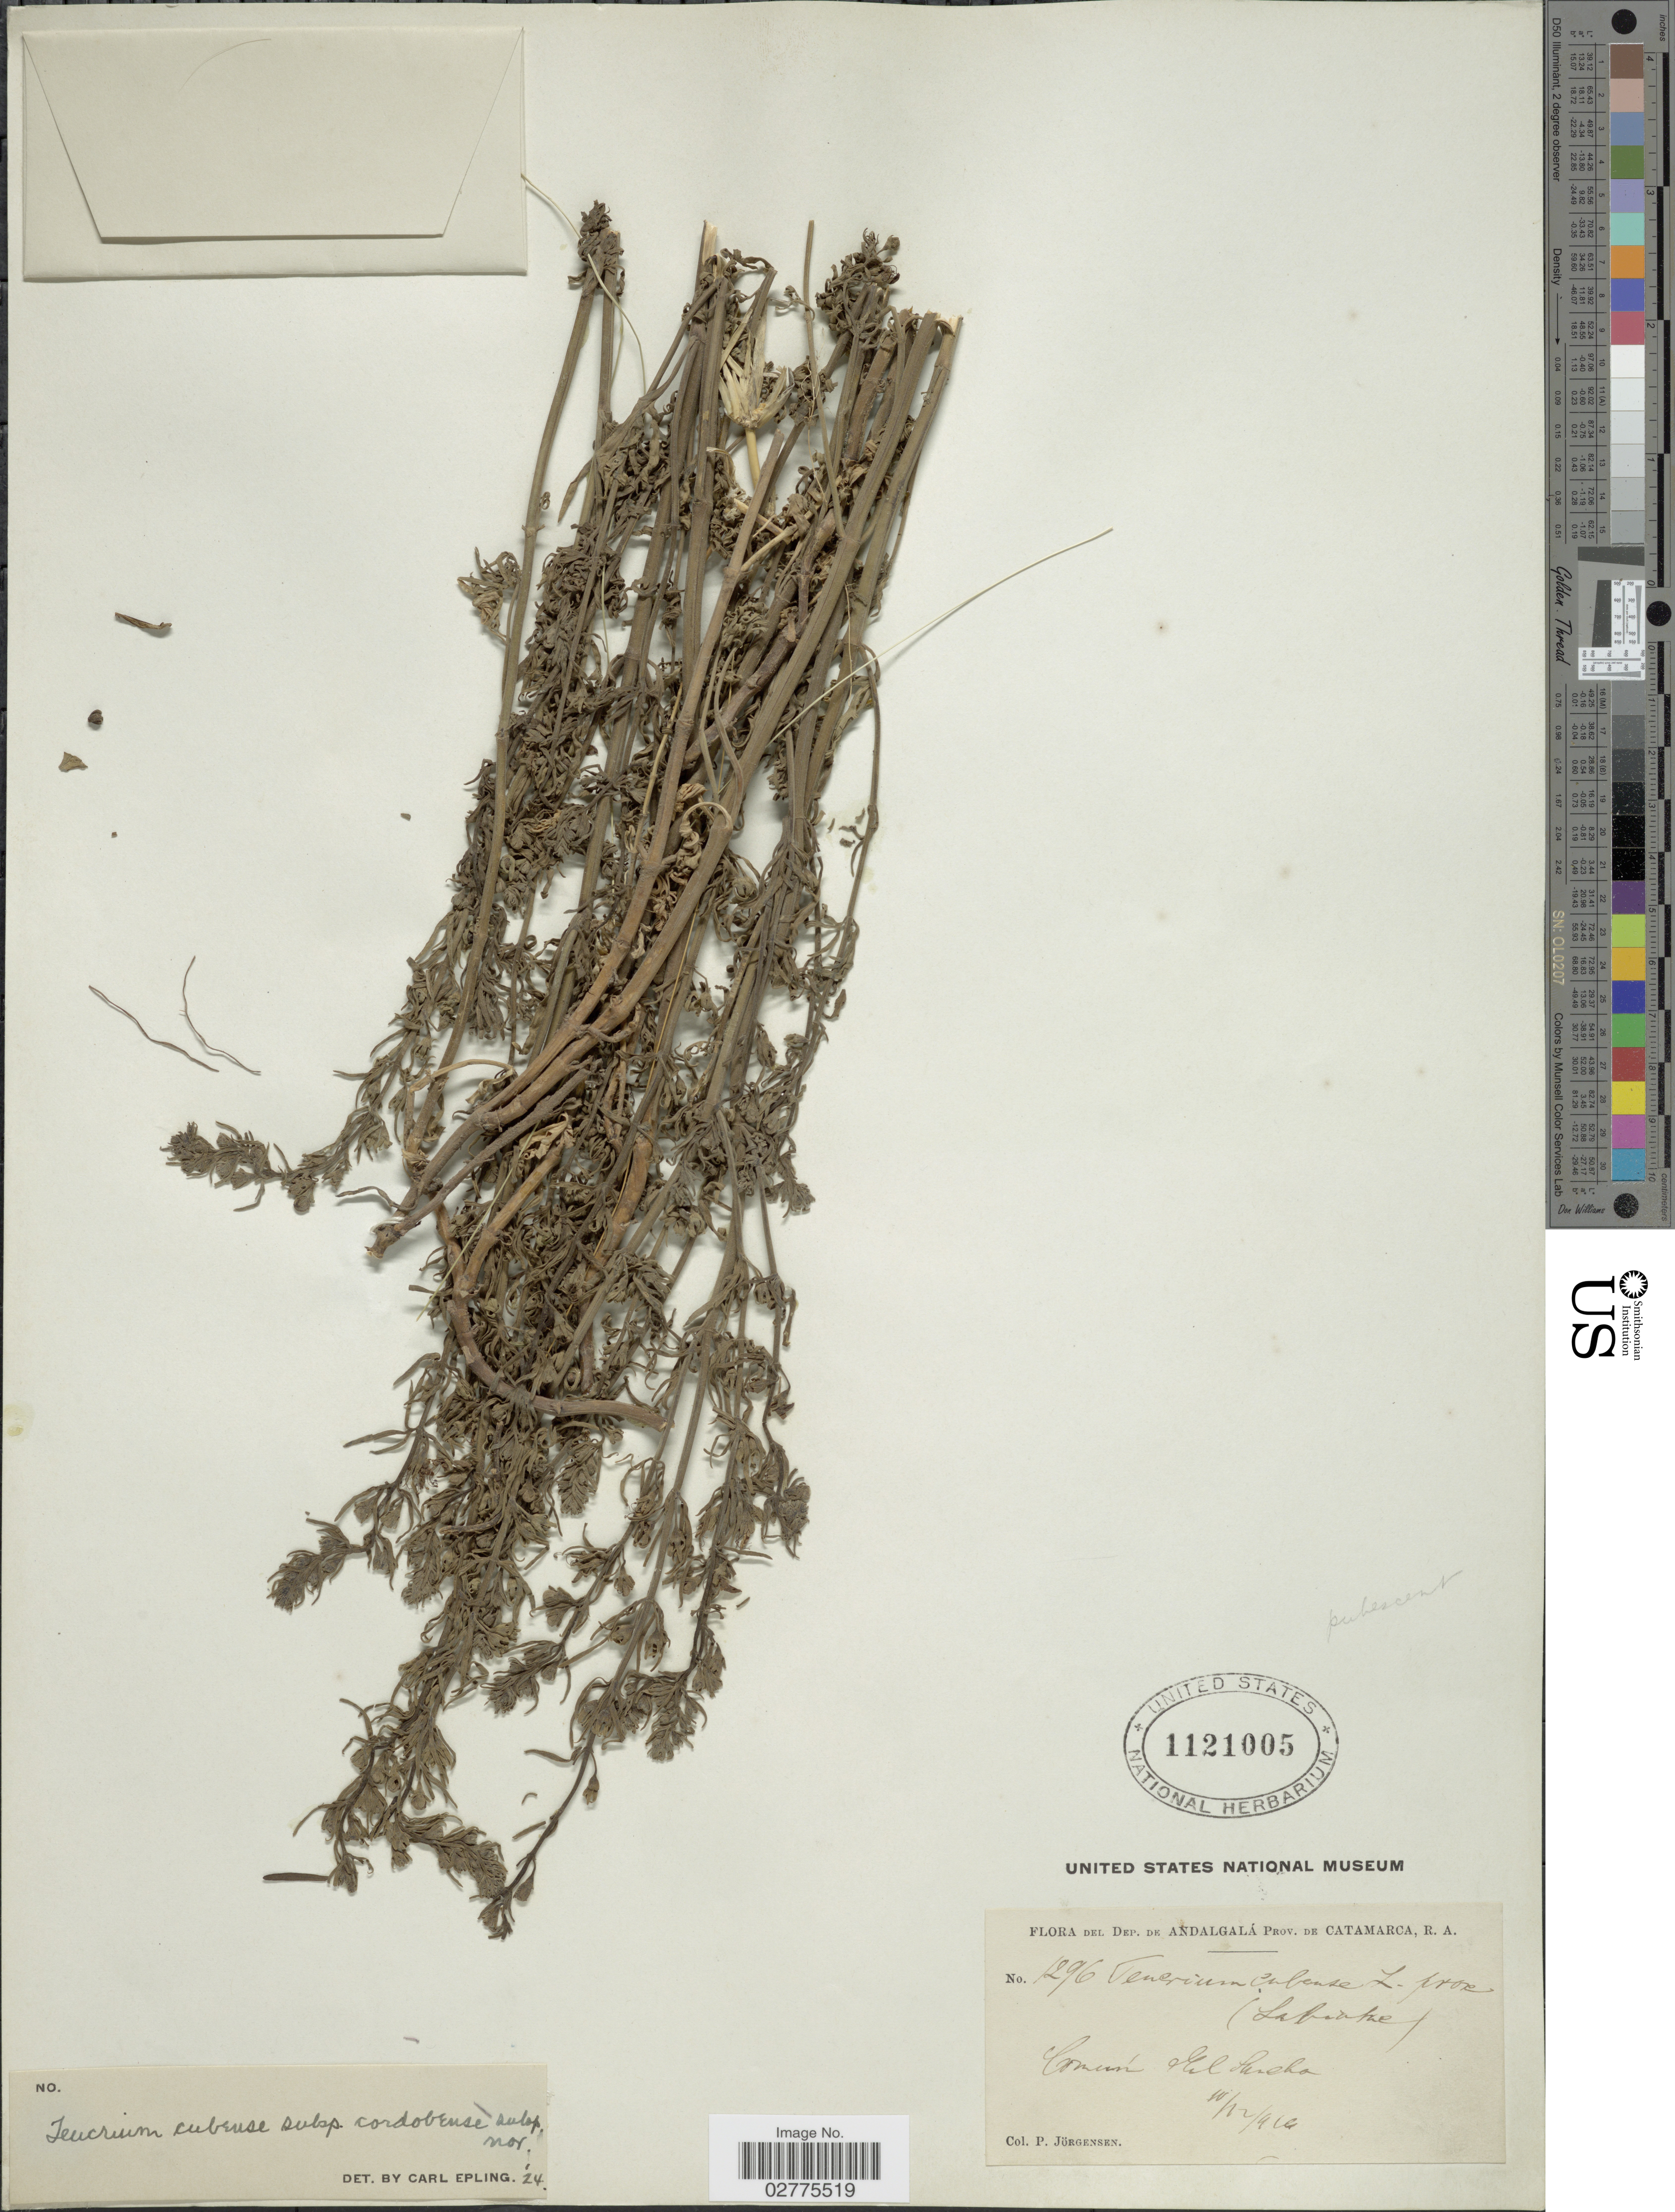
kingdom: Plantae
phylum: Tracheophyta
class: Magnoliopsida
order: Lamiales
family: Lamiaceae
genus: Teucrium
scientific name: Teucrium cubense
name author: Jacq.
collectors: P. Jörgensen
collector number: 1296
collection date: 1914-12-11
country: Argentina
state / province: Catamarca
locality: Dep. de Andalgalá, Commun Del Suncho.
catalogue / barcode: US 1121005